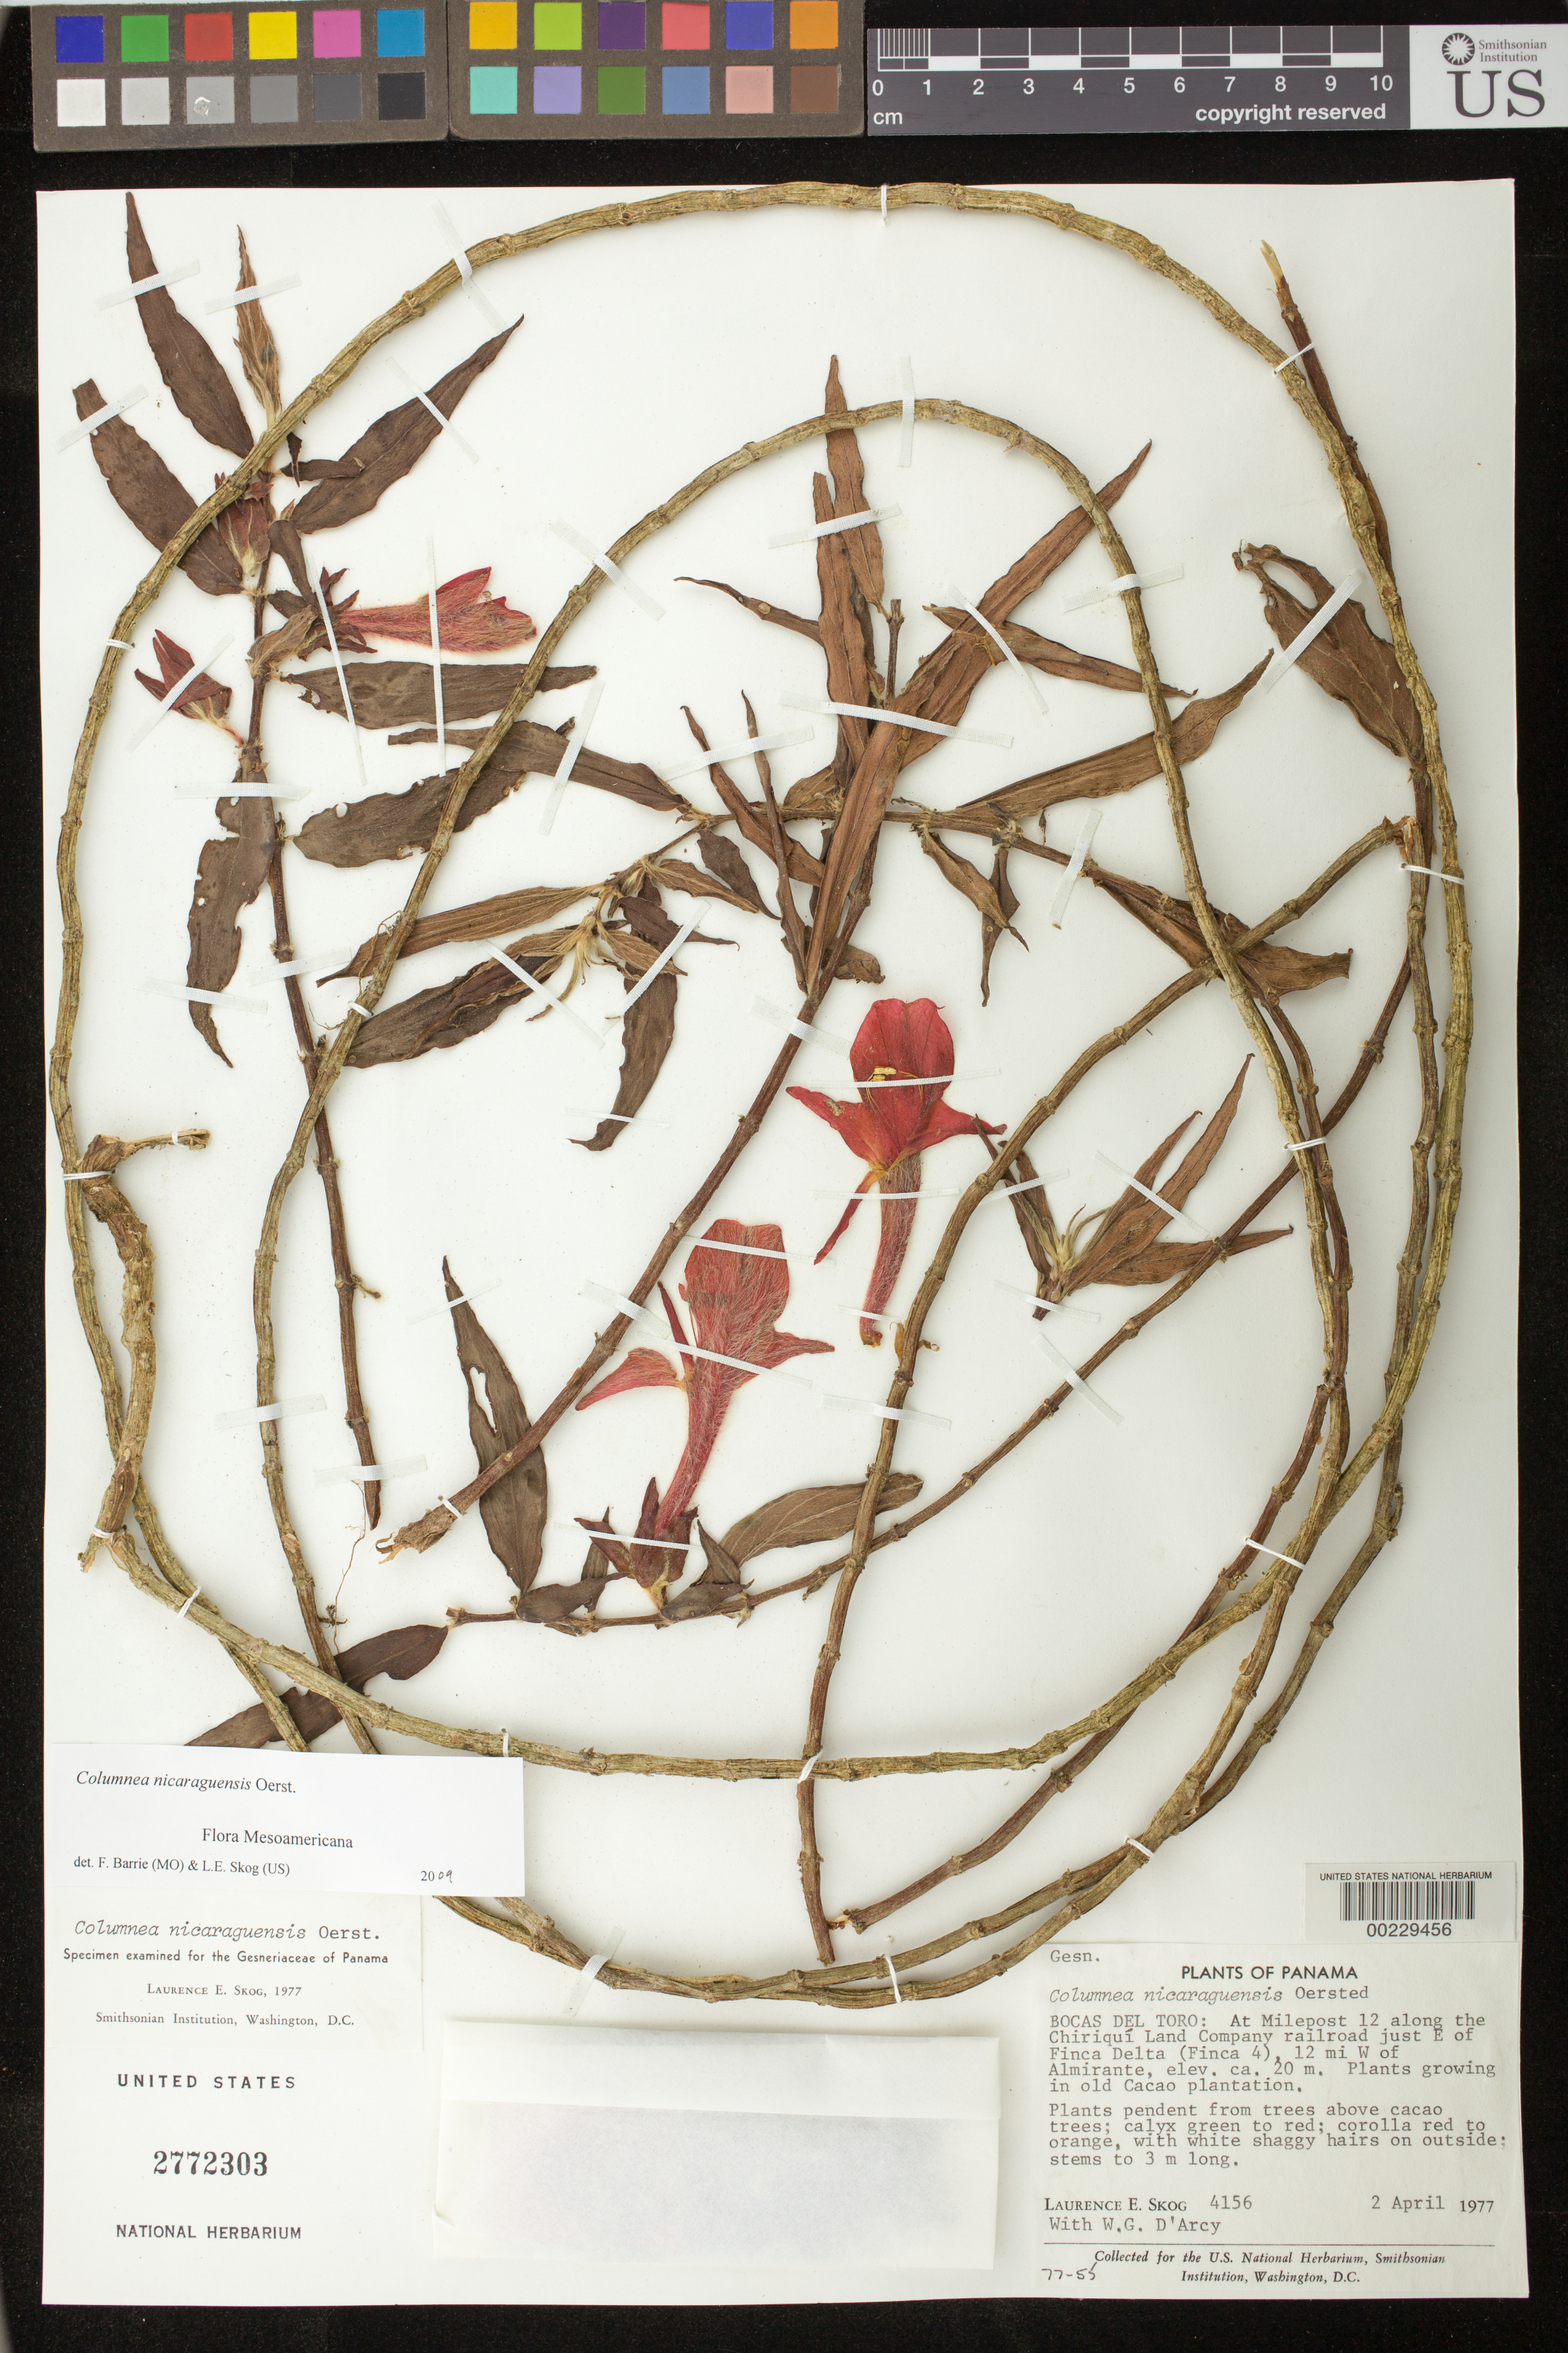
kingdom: Plantae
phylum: Tracheophyta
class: Magnoliopsida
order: Lamiales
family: Gesneriaceae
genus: Columnea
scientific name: Columnea nicaraguensis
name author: Oerst.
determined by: Skog, Laurence E.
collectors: L. E. Skog & W. G. D'Arcy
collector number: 4156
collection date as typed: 02 Apr 1977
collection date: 1977-04-02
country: Panama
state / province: Bocas del Toro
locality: At milepost 12 along the Chiriqui Land Co railroad just E of Finca Delta (Finca 4), 12 mi W of Almirante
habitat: Old cacao plantation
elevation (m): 20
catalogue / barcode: US 2772303